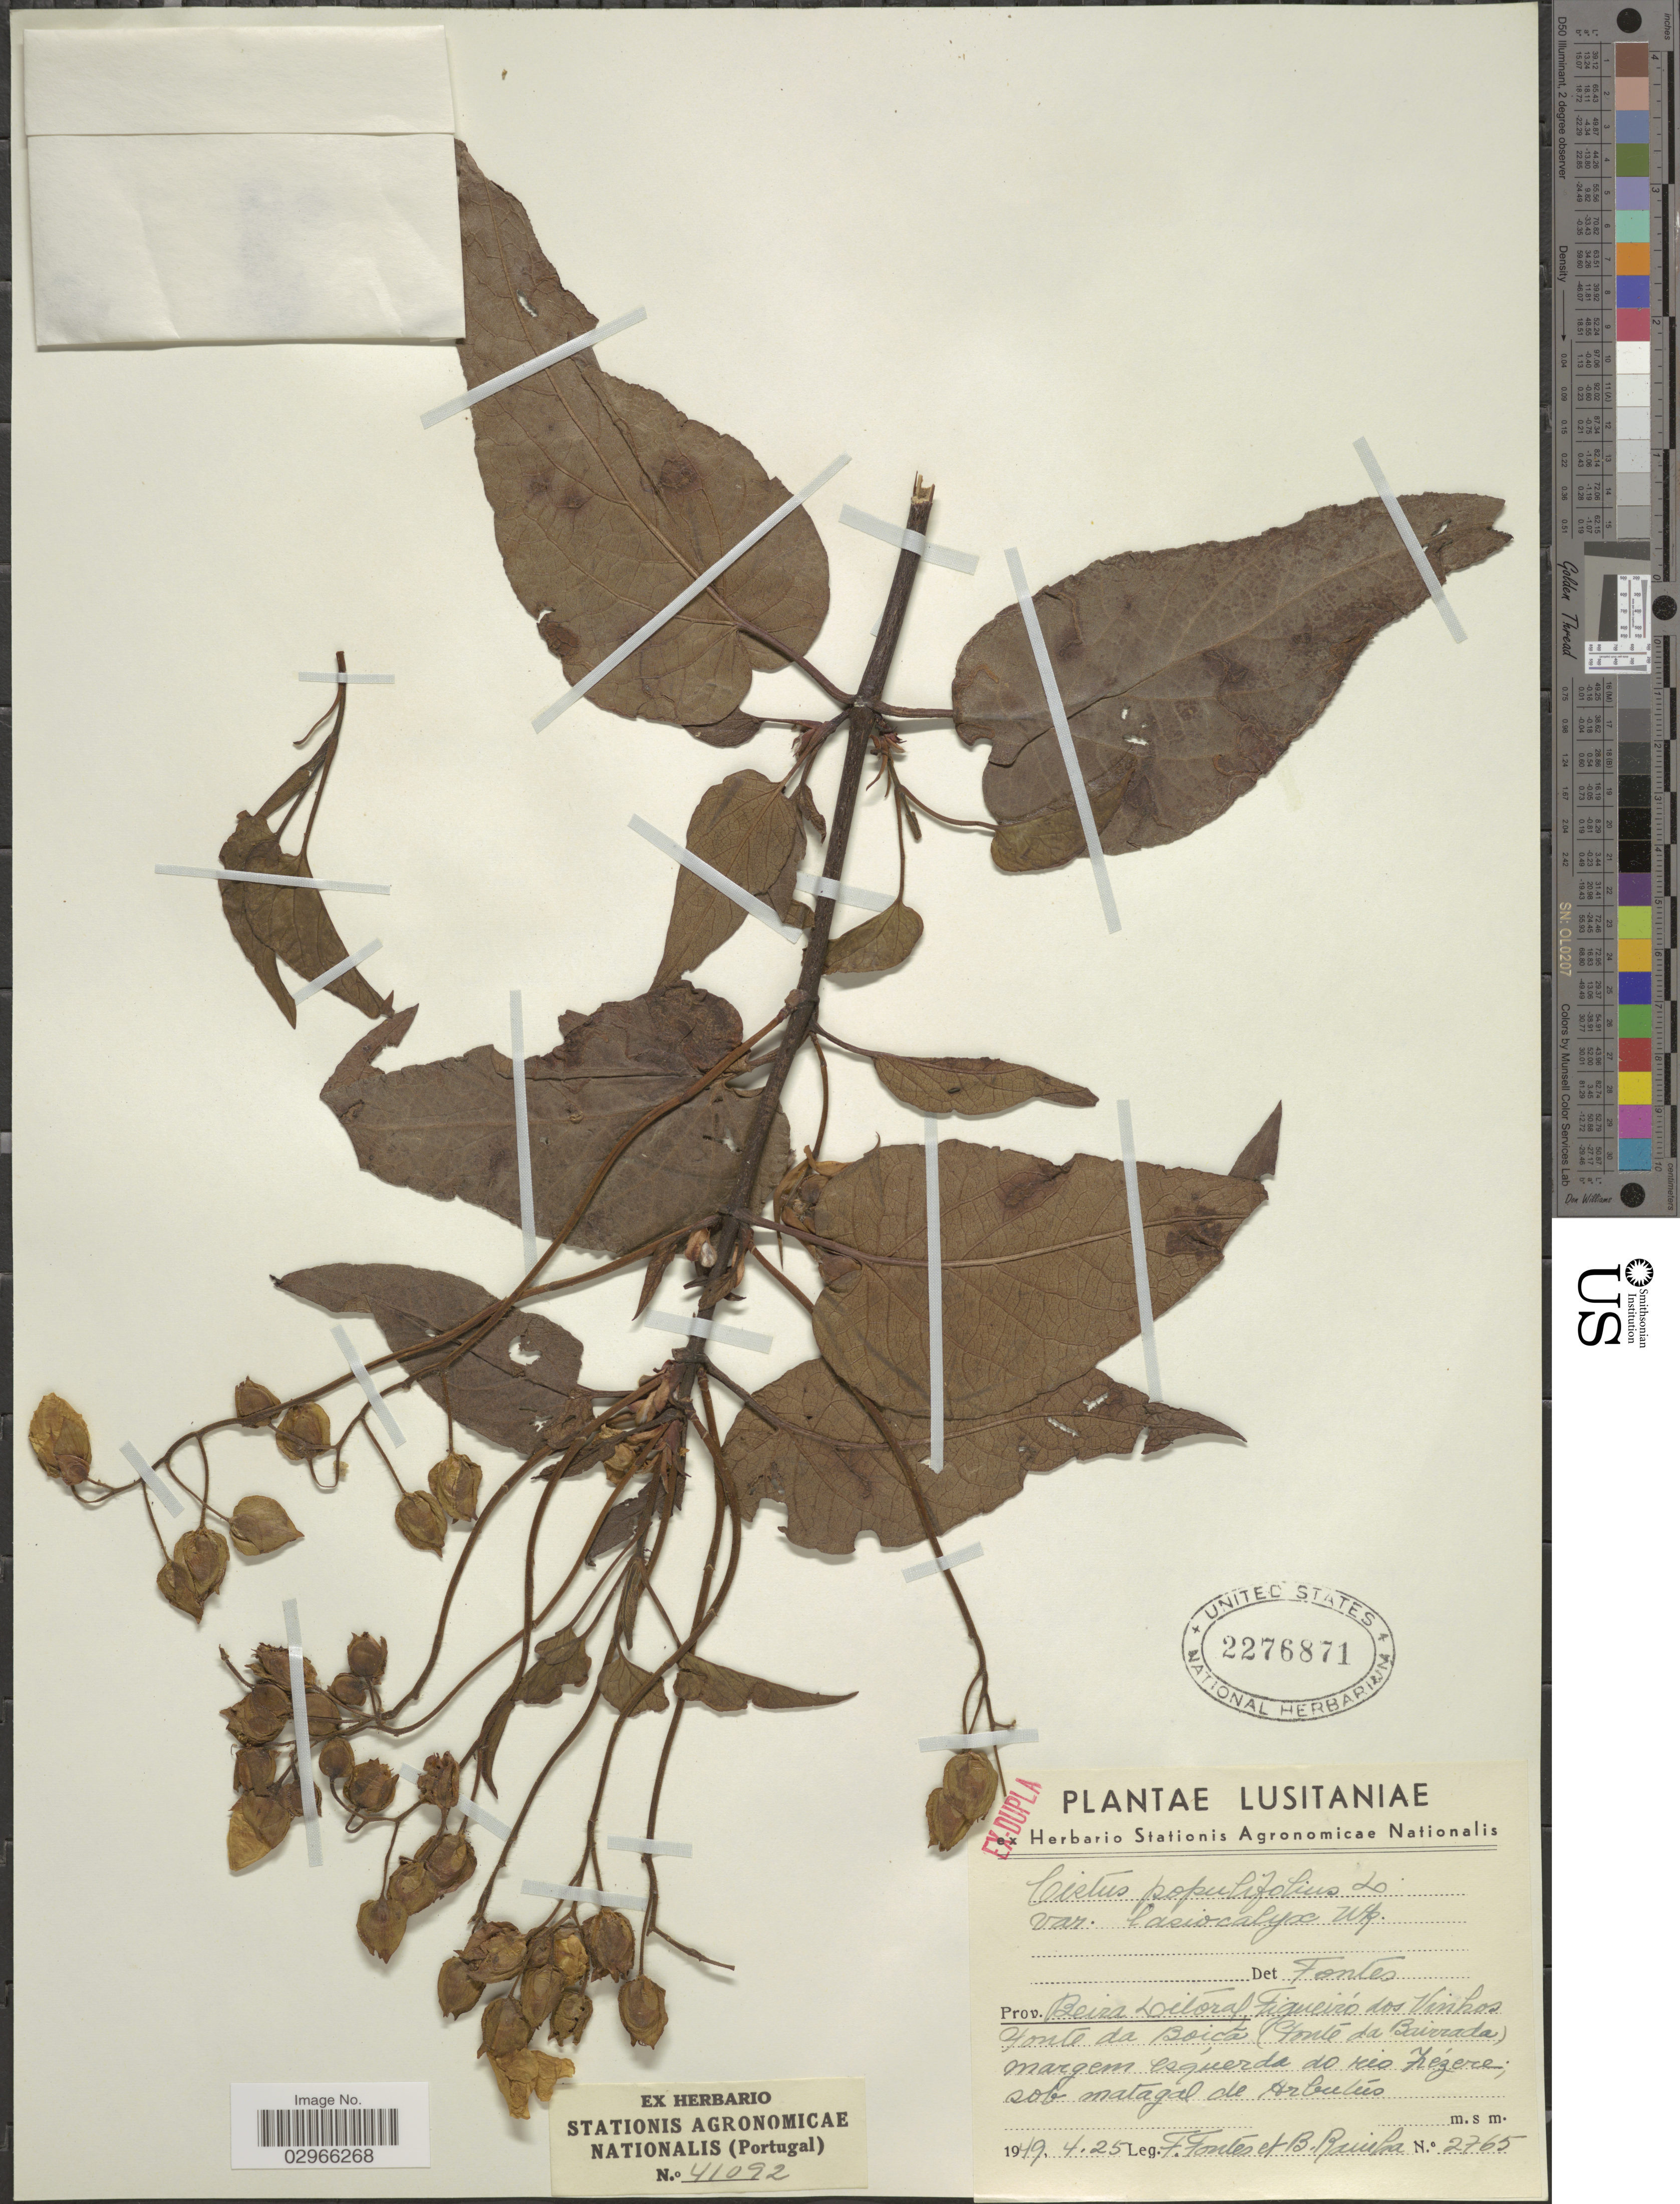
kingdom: Plantae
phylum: Tracheophyta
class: Magnoliopsida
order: Malvales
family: Cistaceae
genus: Cistus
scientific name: Cistus populifolius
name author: L.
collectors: Fontes, F. & B. Rainha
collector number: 2765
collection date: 1949-04-25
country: Portugal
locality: Prov. Beira Litoral, Figueiró dos Vinhos Yonte da Boica (Ponte de Bairrada) margem esquerda do rio Zêzere; Lusitaniae.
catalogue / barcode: US 2276871